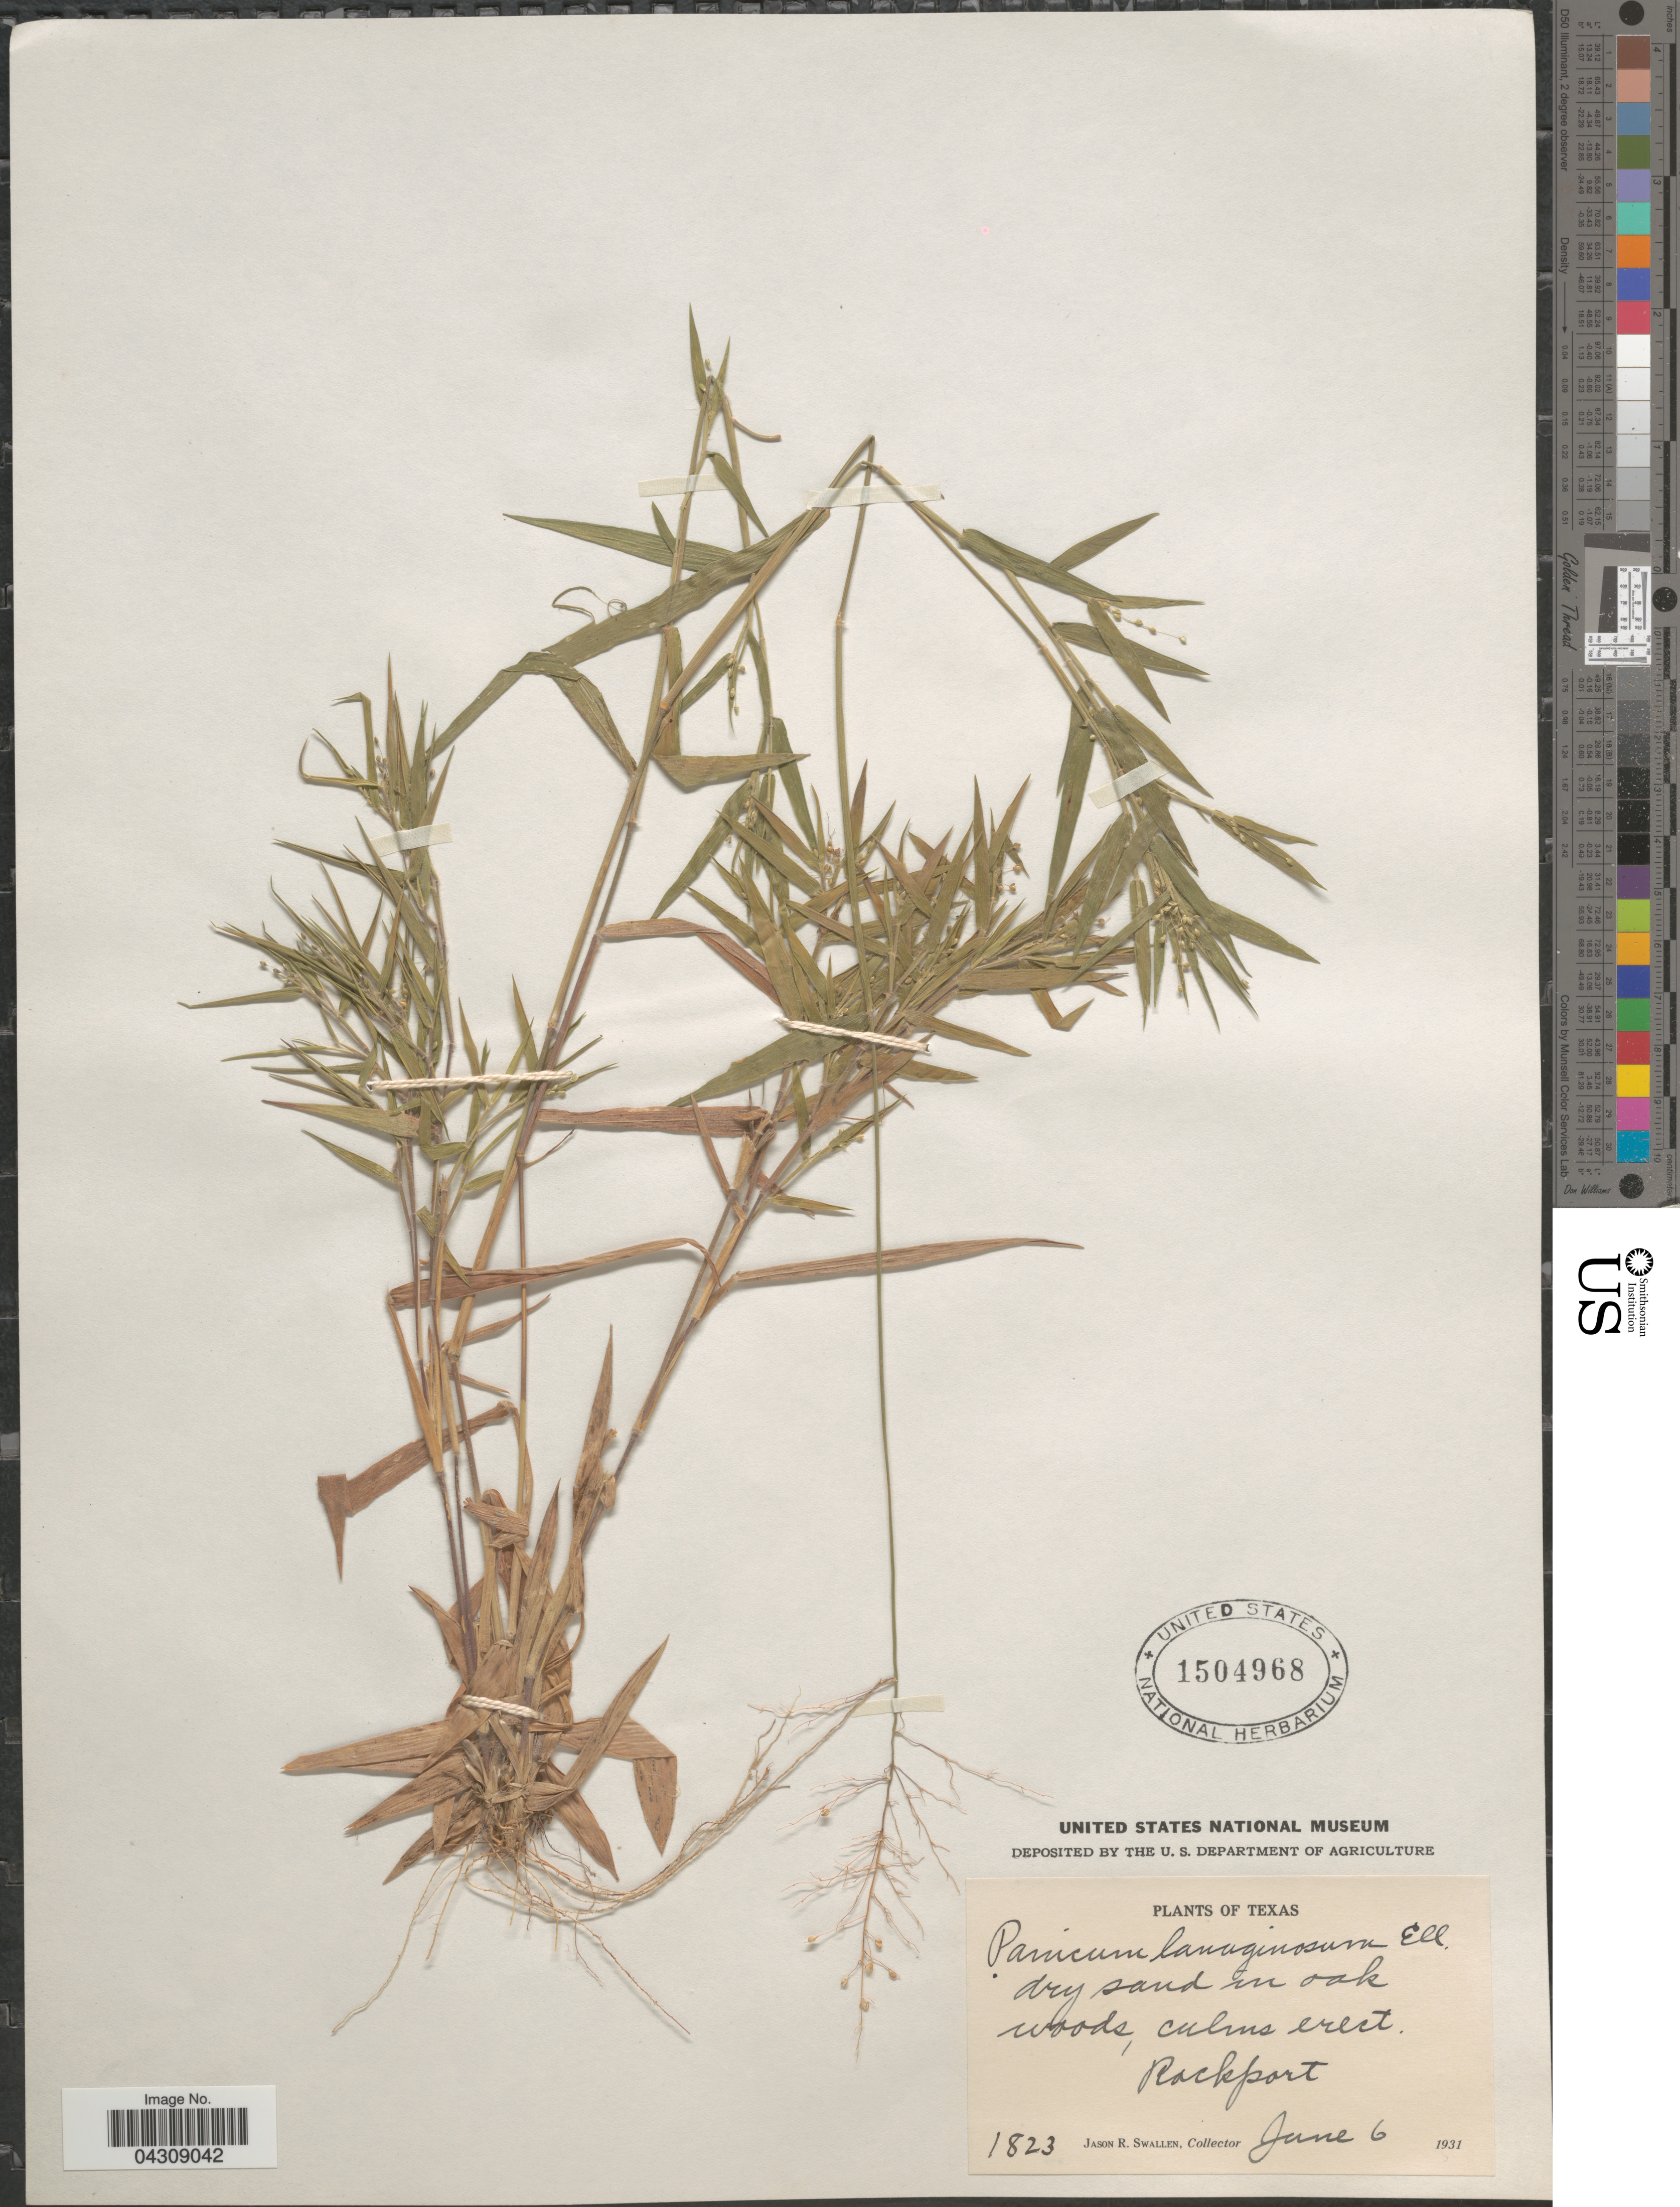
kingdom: Plantae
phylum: Tracheophyta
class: Liliopsida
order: Poales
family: Poaceae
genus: Dichanthelium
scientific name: Dichanthelium acuminatum var. acuminatum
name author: (Sw.) Gould & C.A. Clark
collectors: J. R. Swallen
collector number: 1823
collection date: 1931-06-06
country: United States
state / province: Texas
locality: Rockport.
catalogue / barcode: US 1504968